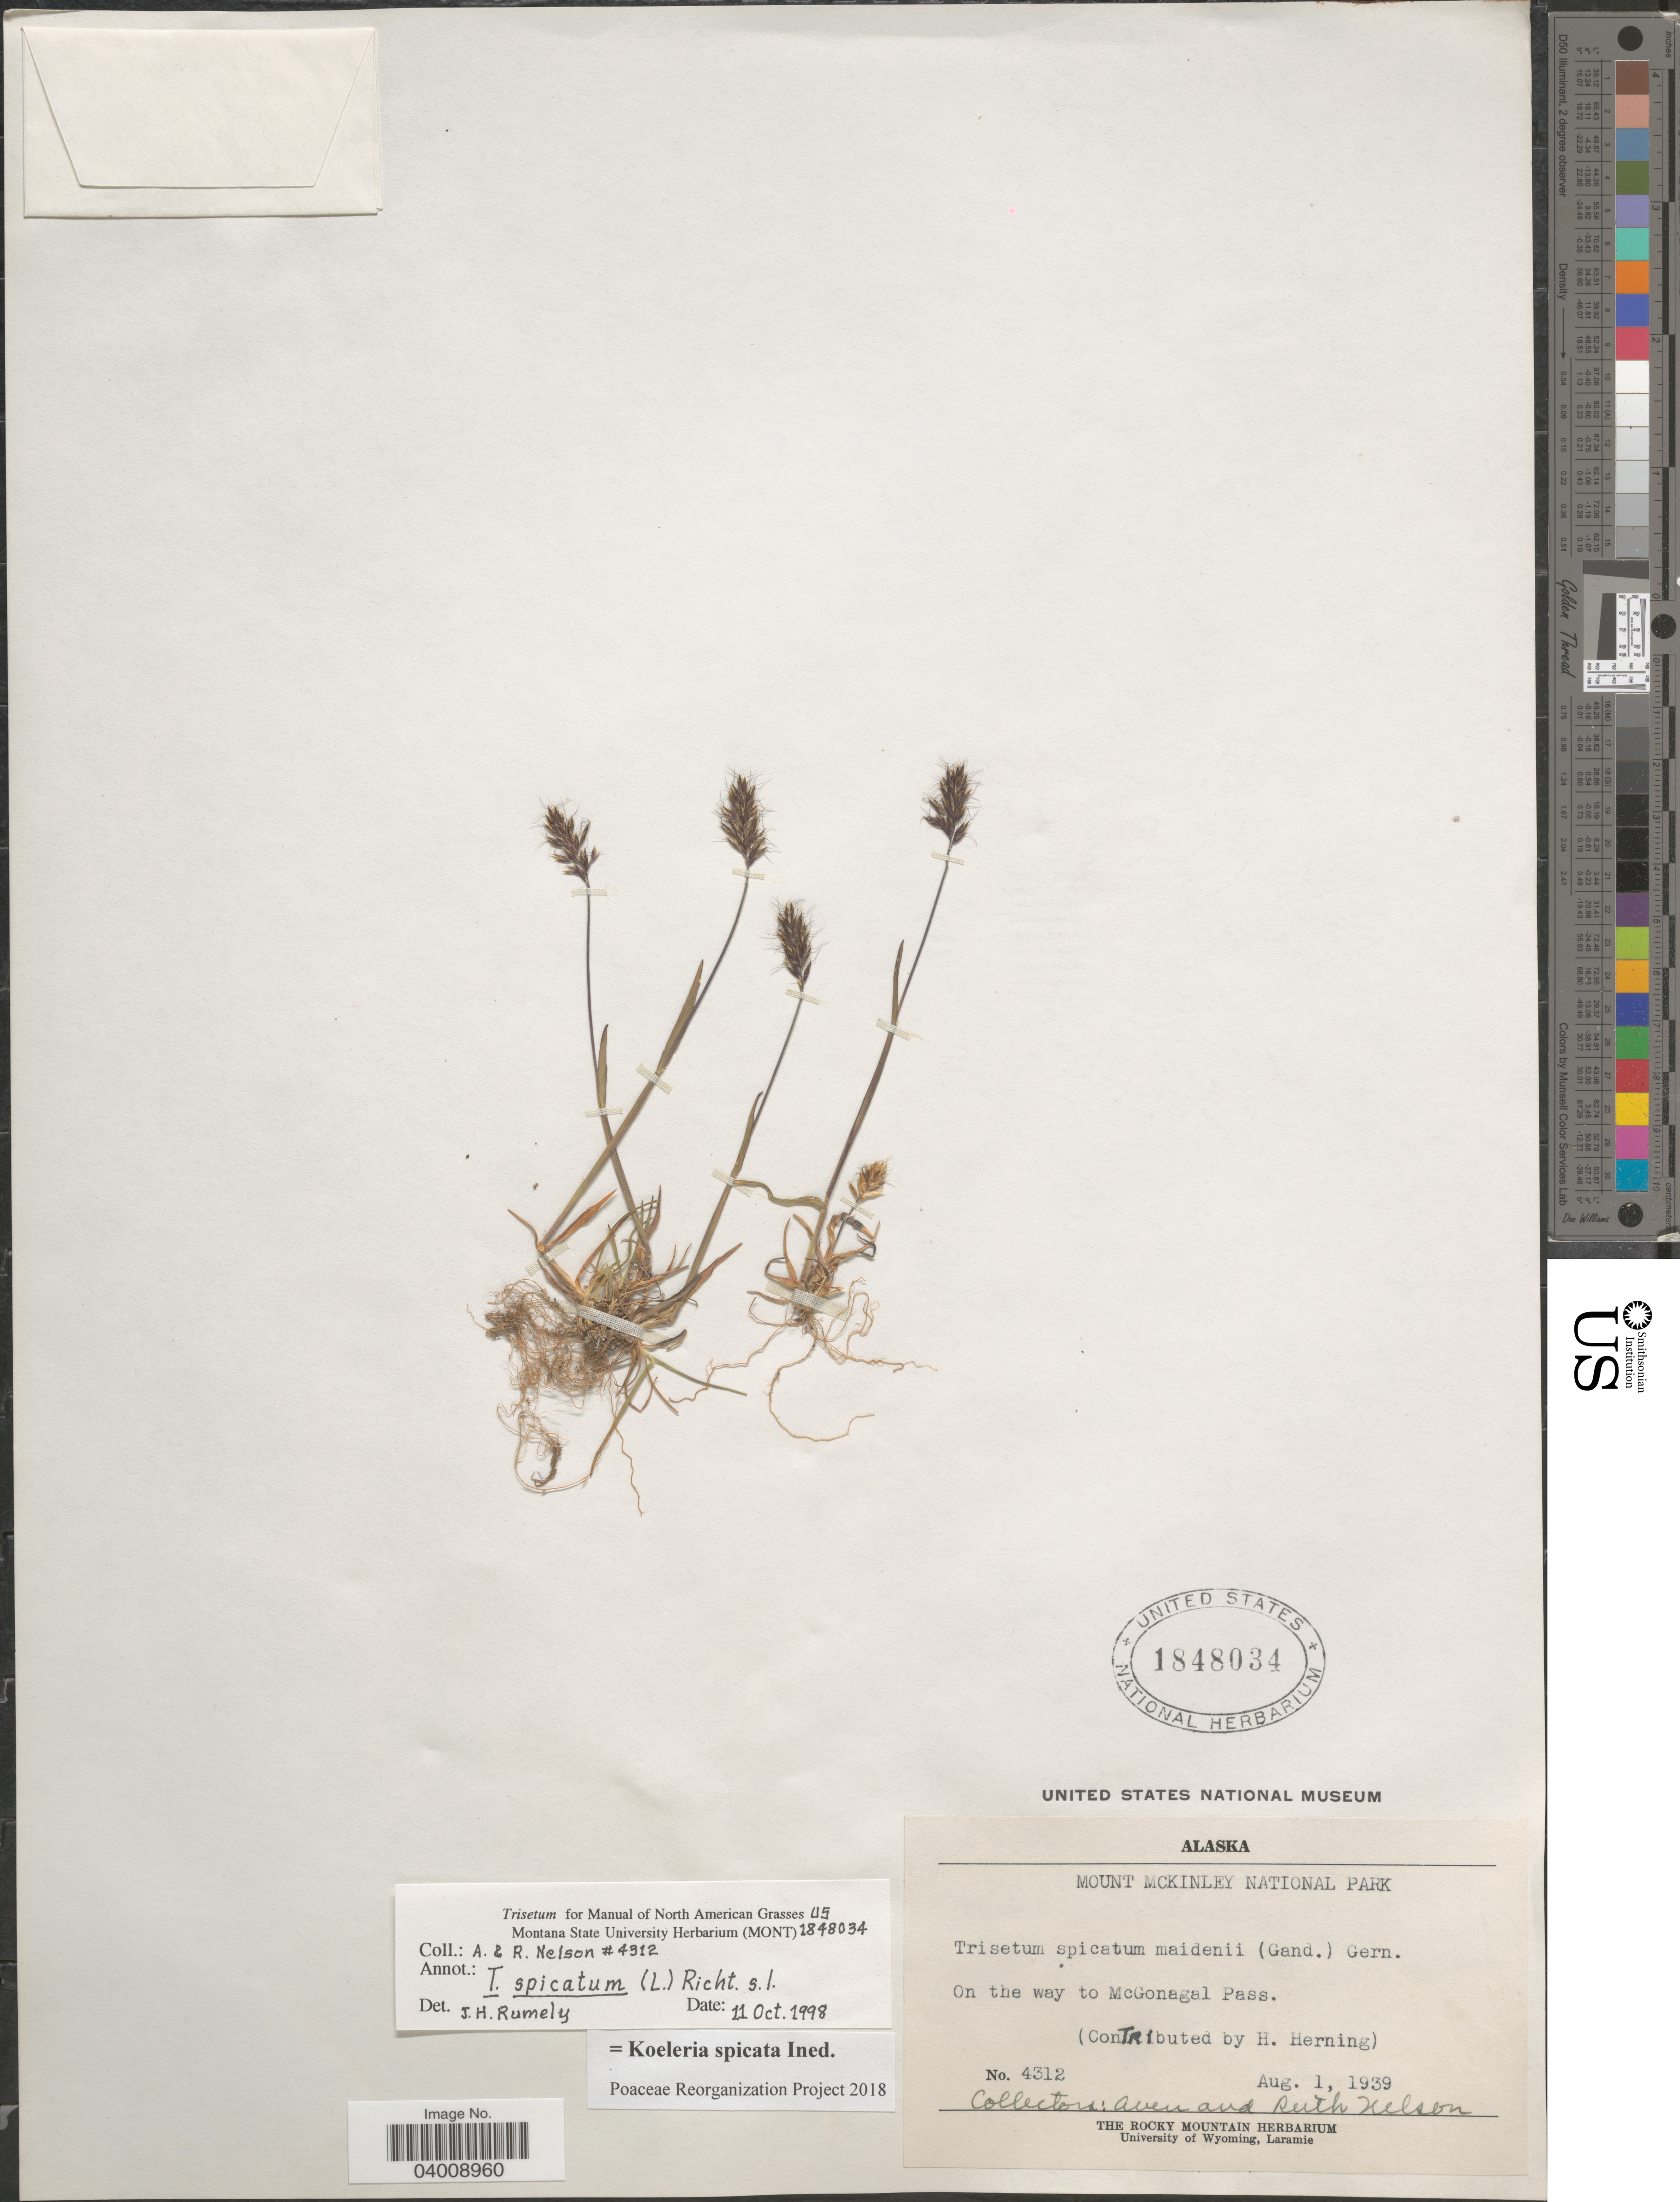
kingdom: Plantae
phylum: Tracheophyta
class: Liliopsida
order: Poales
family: Poaceae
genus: Koeleria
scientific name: Koeleria spicata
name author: (L.) Barberá et al.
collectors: A. Nelson & R. A. Nelson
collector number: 4312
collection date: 1939-08-01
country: United States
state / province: Alaska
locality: Mount McKinley National Park. On the way to McGonagal Pass.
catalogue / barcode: US 1848034